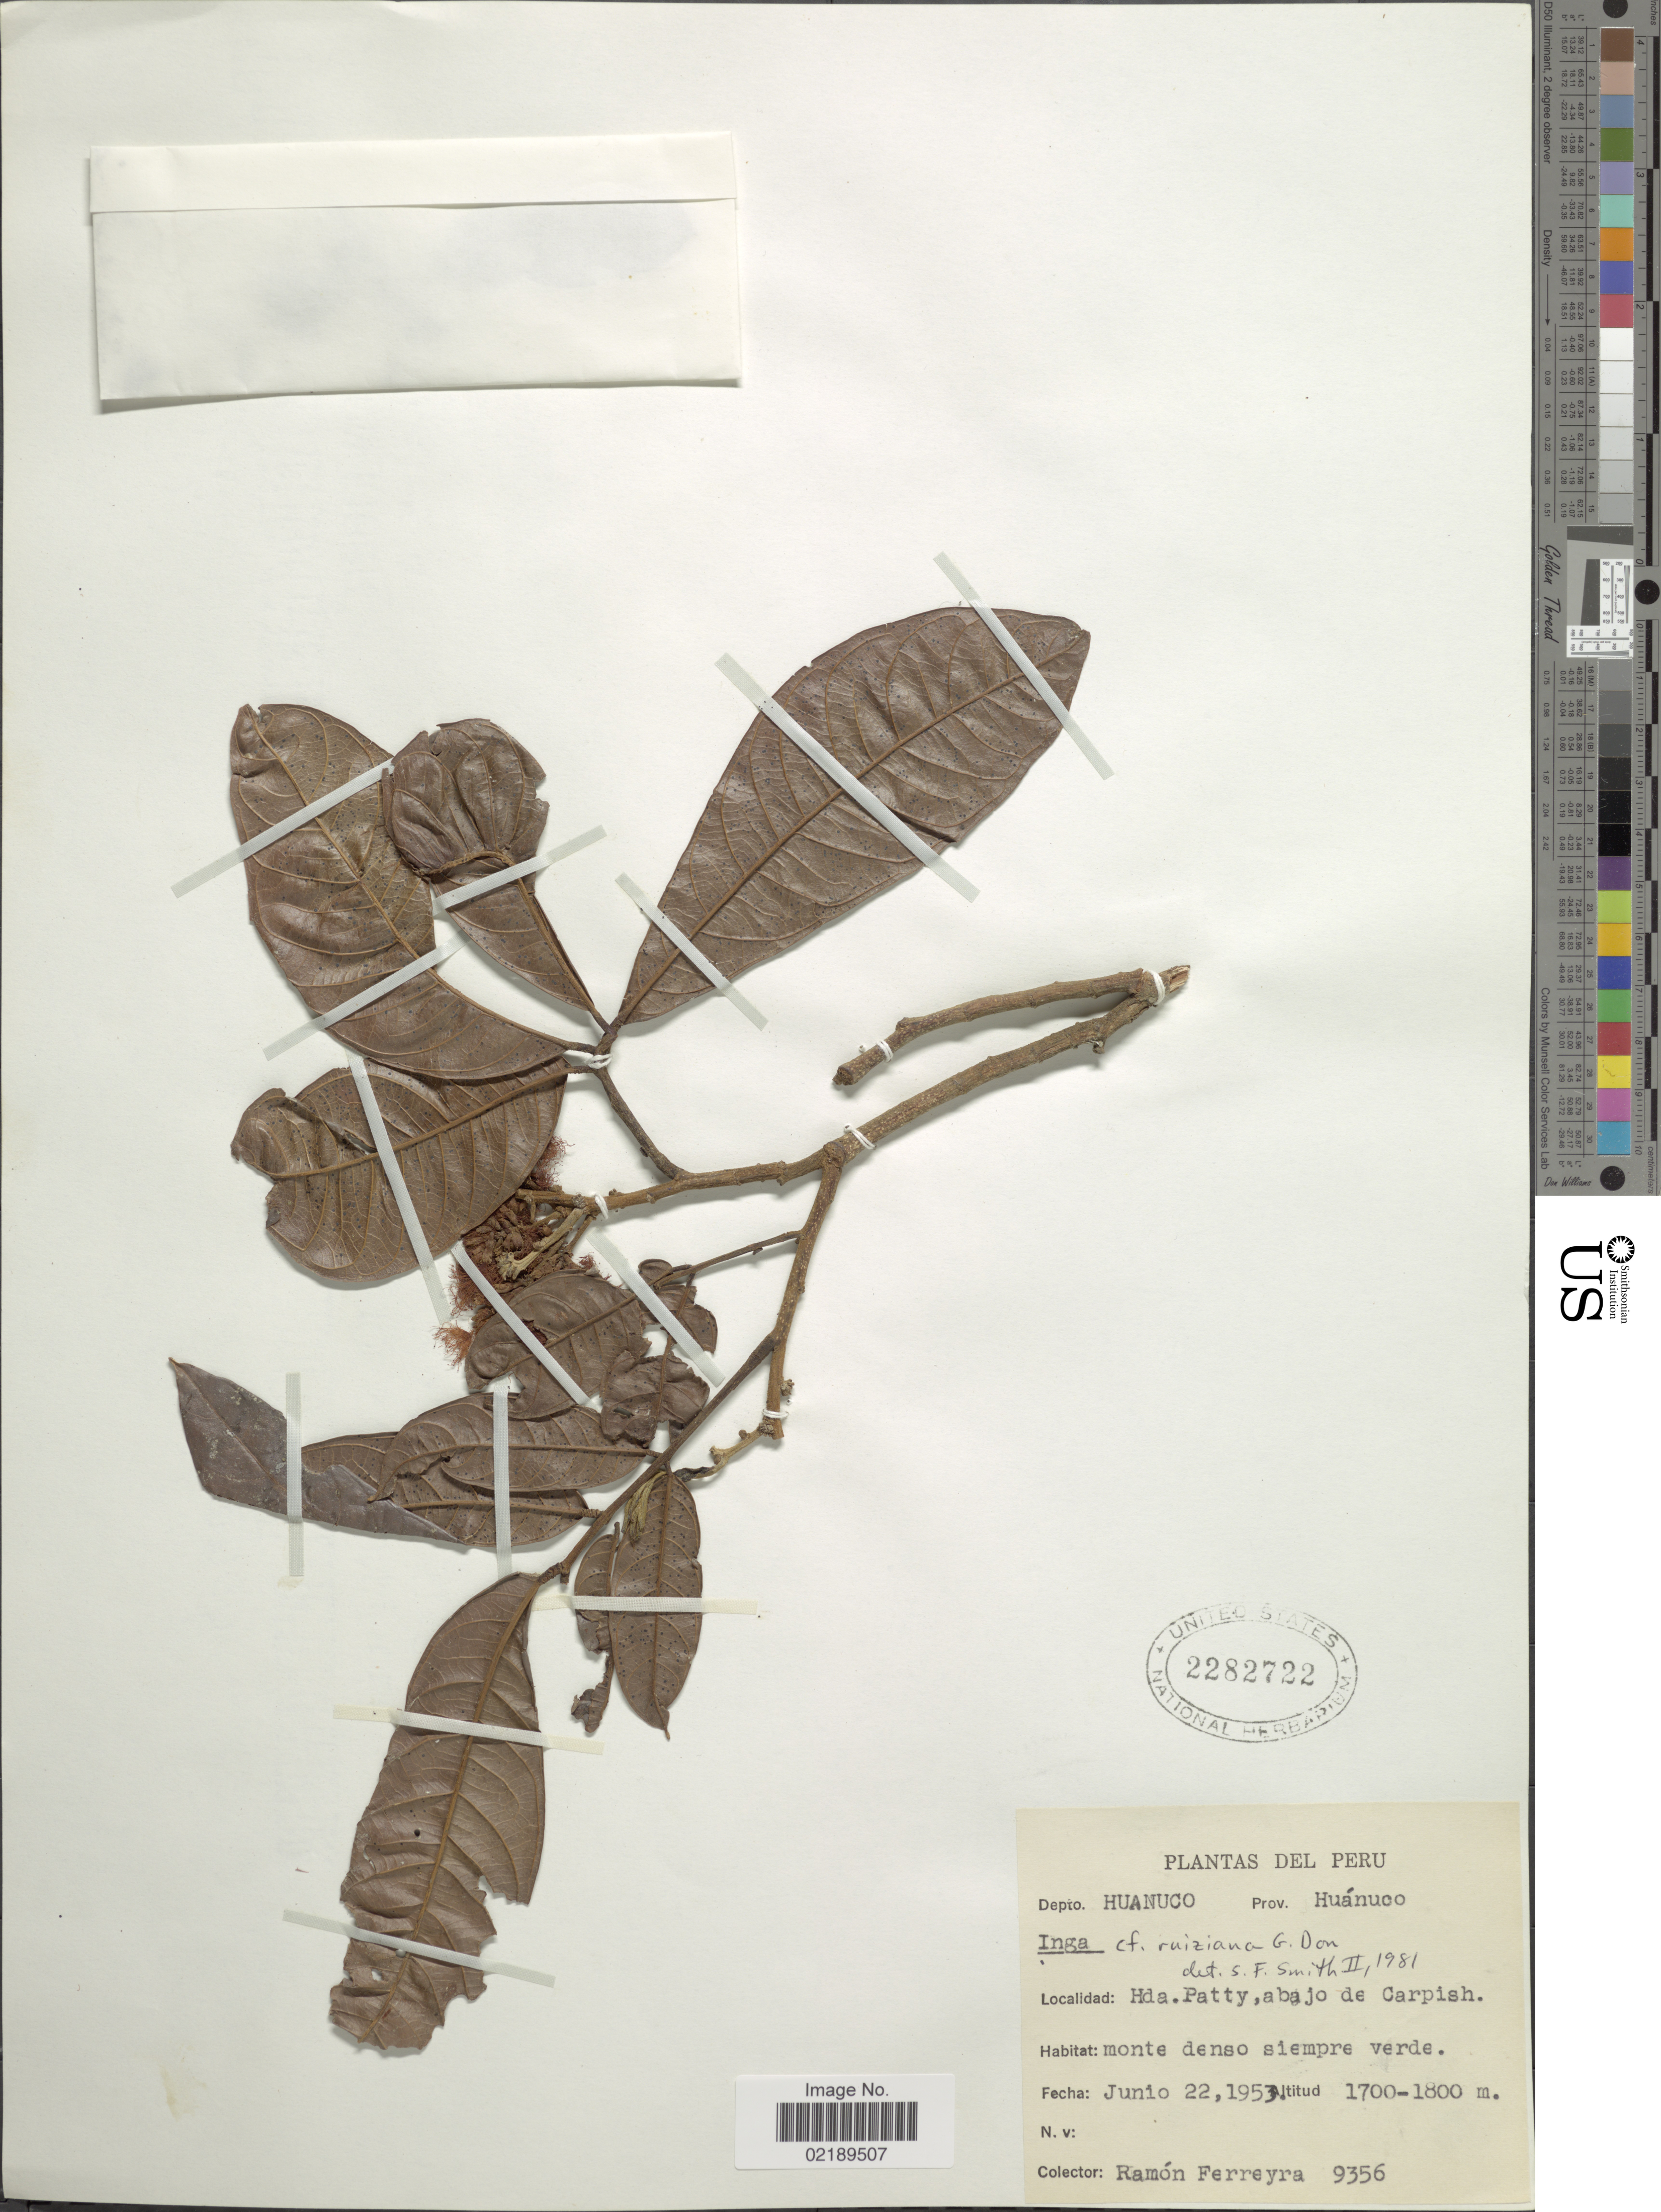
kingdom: Plantae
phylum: Tracheophyta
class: Magnoliopsida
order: Fabales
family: Fabaceae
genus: Inga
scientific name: Inga ruiziana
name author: G. Don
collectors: R. A. Ferreyra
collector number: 9356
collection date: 1953-06-22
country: Peru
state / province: Huánuco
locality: Depto. Huanuco, Hda. Patty, abajo de Carpish, monte denso siempre verde.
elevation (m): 1700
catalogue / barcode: US 2282722